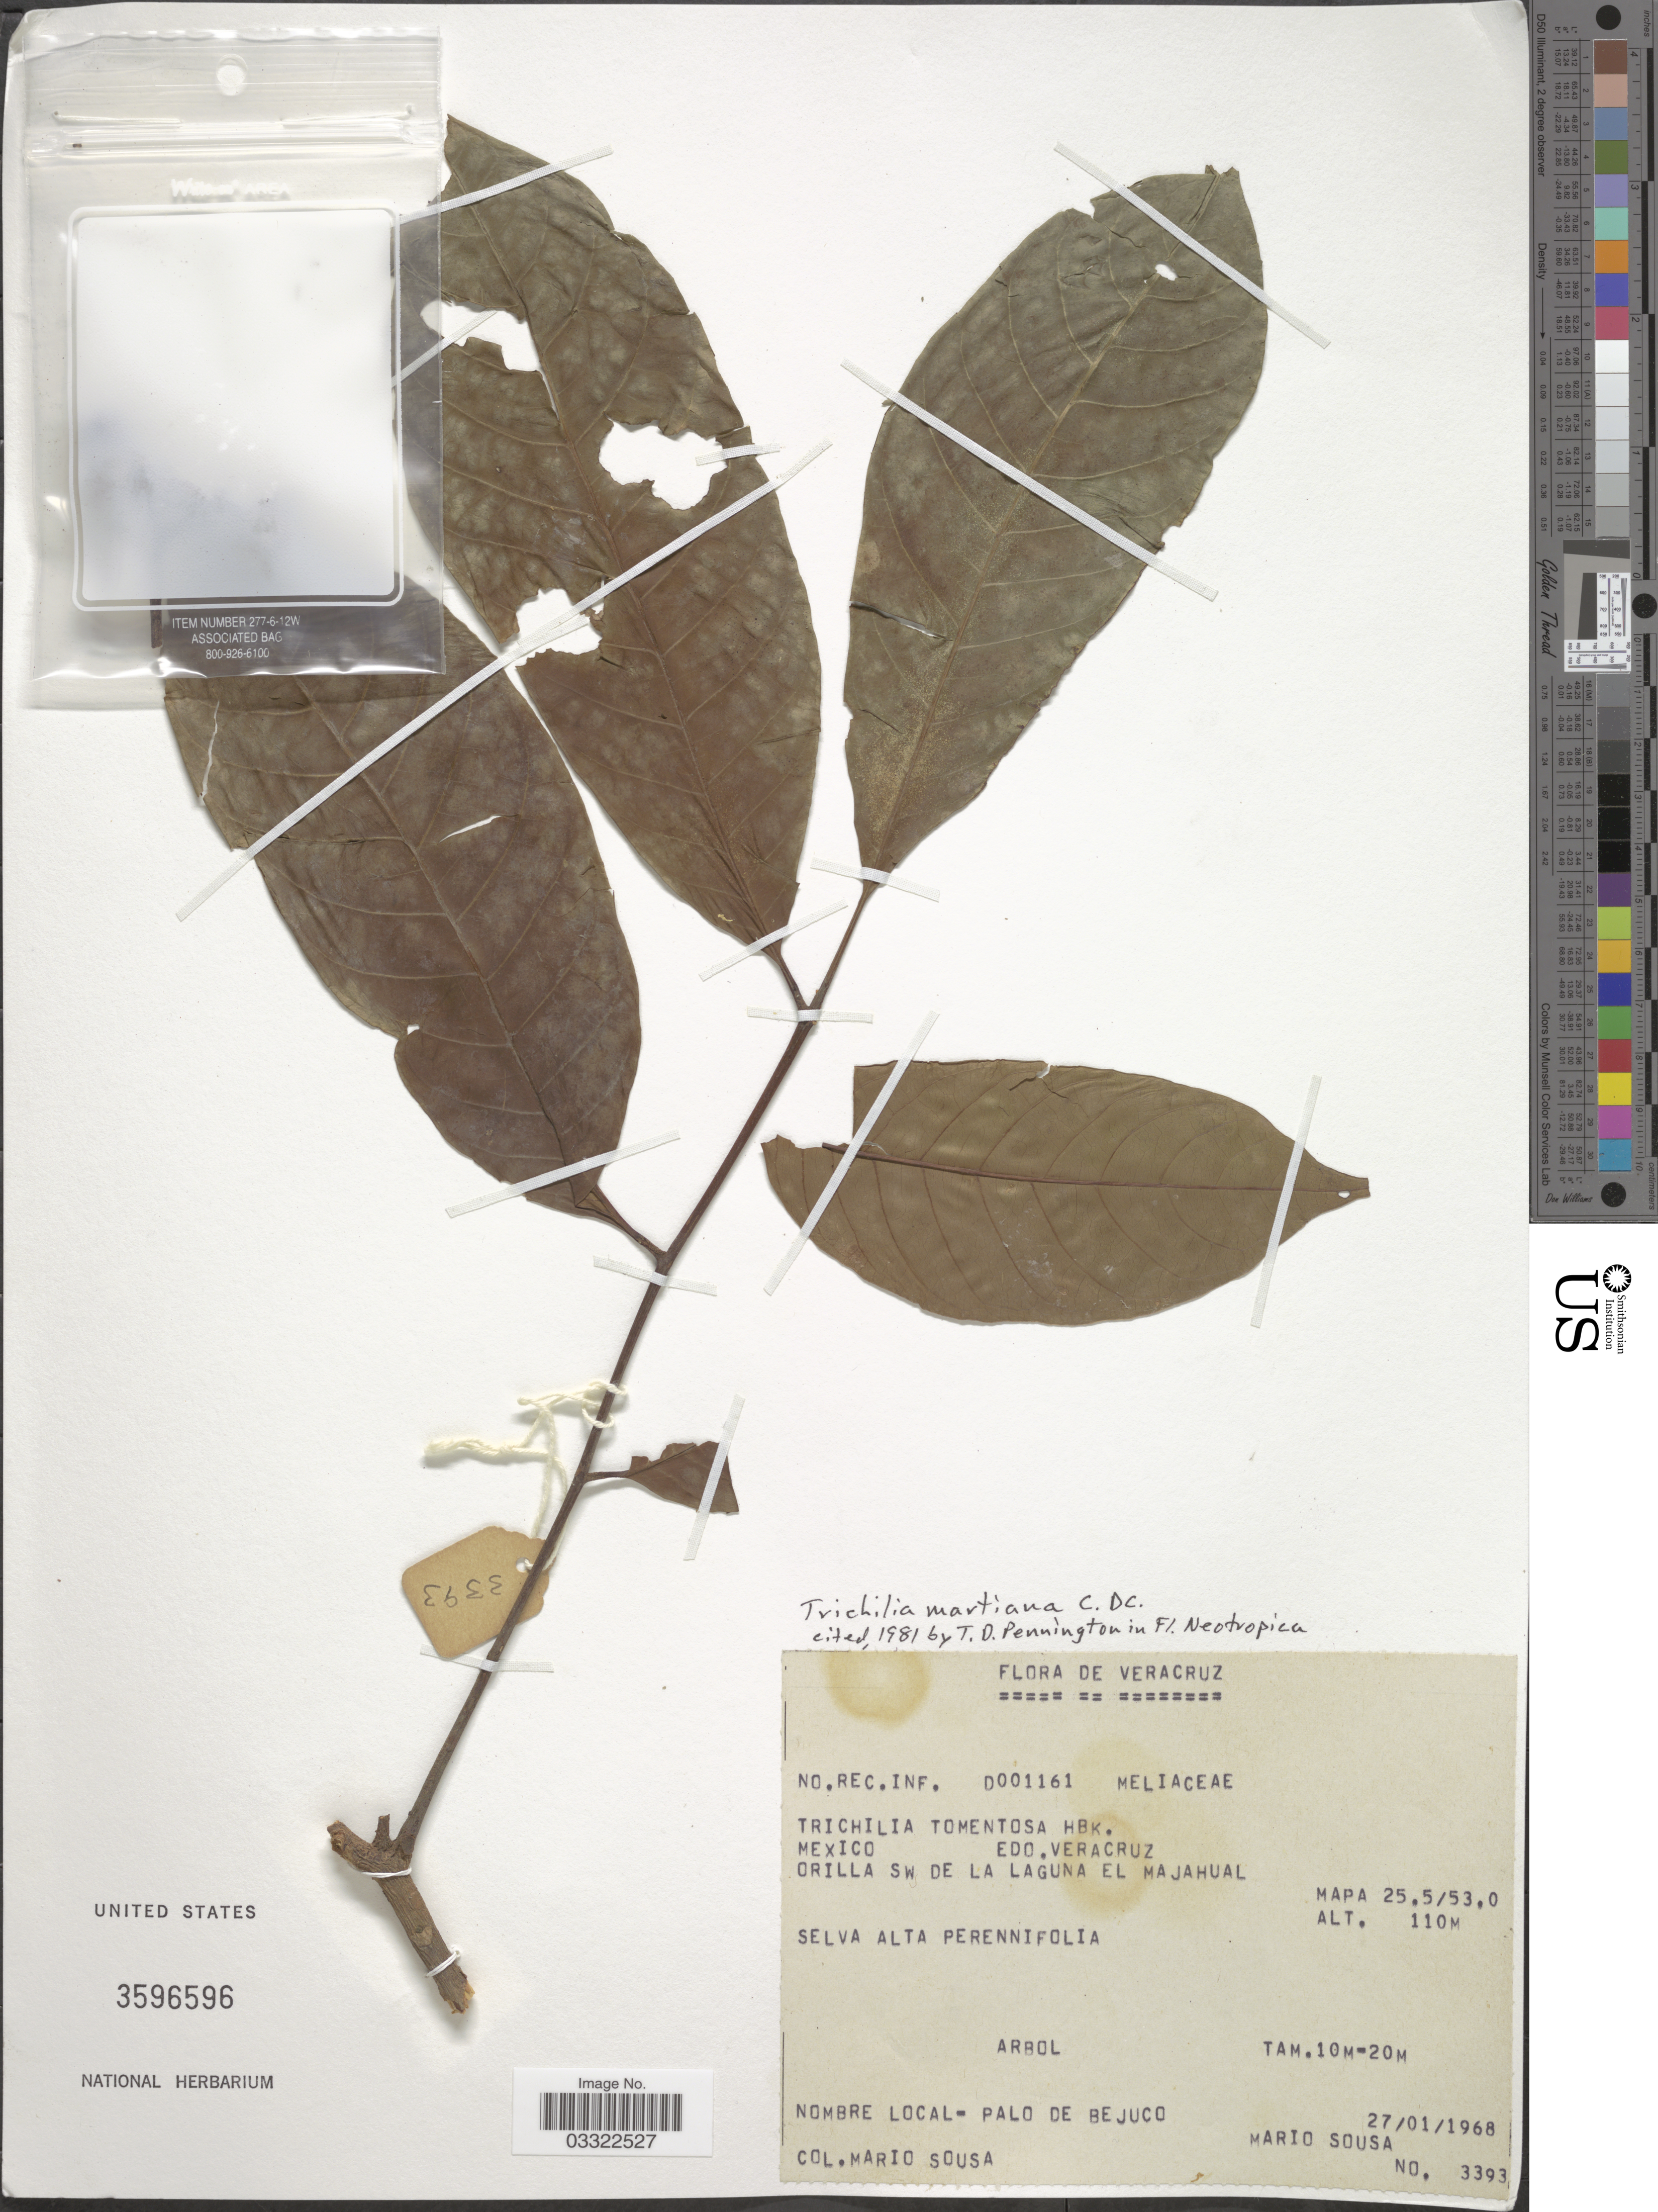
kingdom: Plantae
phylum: Tracheophyta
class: Magnoliopsida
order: Sapindales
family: Meliaceae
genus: Trichilia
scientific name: Trichilia martiana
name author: C. DC.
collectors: M. Sousa S.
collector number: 3393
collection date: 1968-01-27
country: Mexico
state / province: Veracruz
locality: Edo. Veracruz. Orilla SW de La Laguna El Majahual. Mapa 25.5/53.0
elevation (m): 110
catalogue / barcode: US 3596596